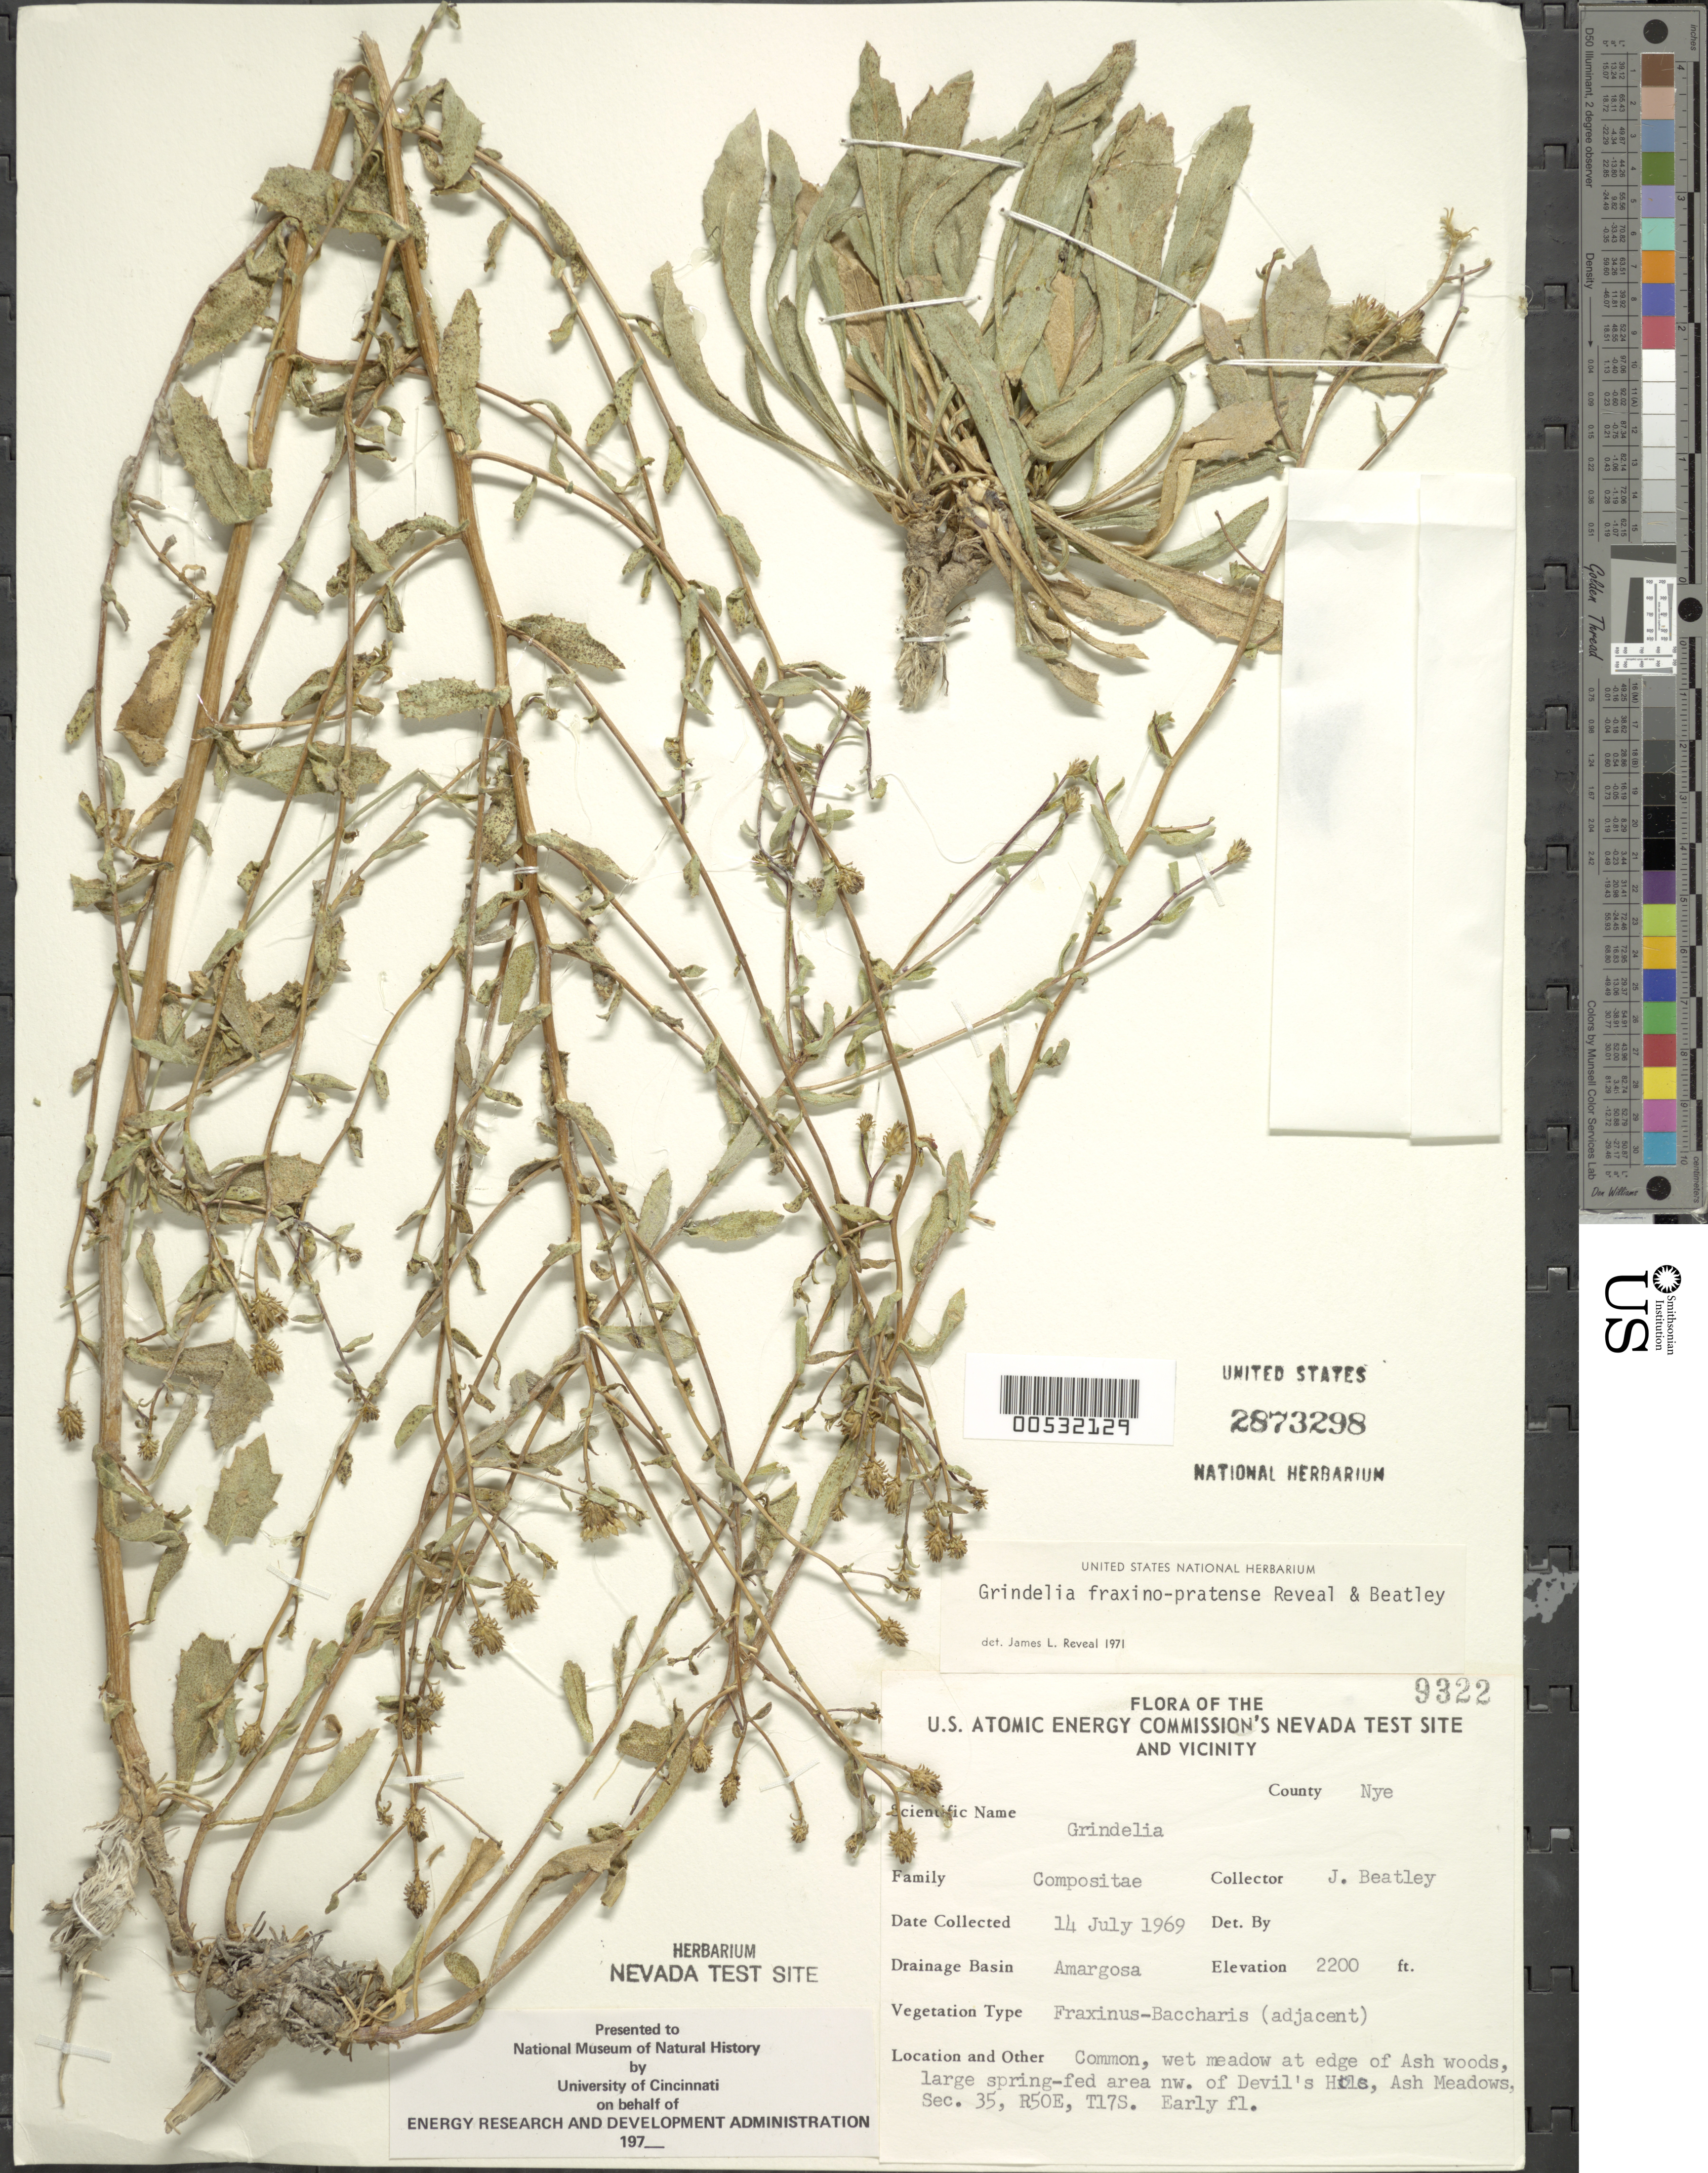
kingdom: Plantae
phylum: Tracheophyta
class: Magnoliopsida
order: Asterales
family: Asteraceae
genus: Grindelia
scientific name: Grindelia fraxino-pratensis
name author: Reveal & Beatley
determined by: Reveal, J. L.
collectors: J. C. Beatley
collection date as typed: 14 Jul 1969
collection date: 1969-07-14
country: United States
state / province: Nevada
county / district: Nye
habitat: Wet meadow.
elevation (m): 670.5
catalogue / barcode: US 2873298